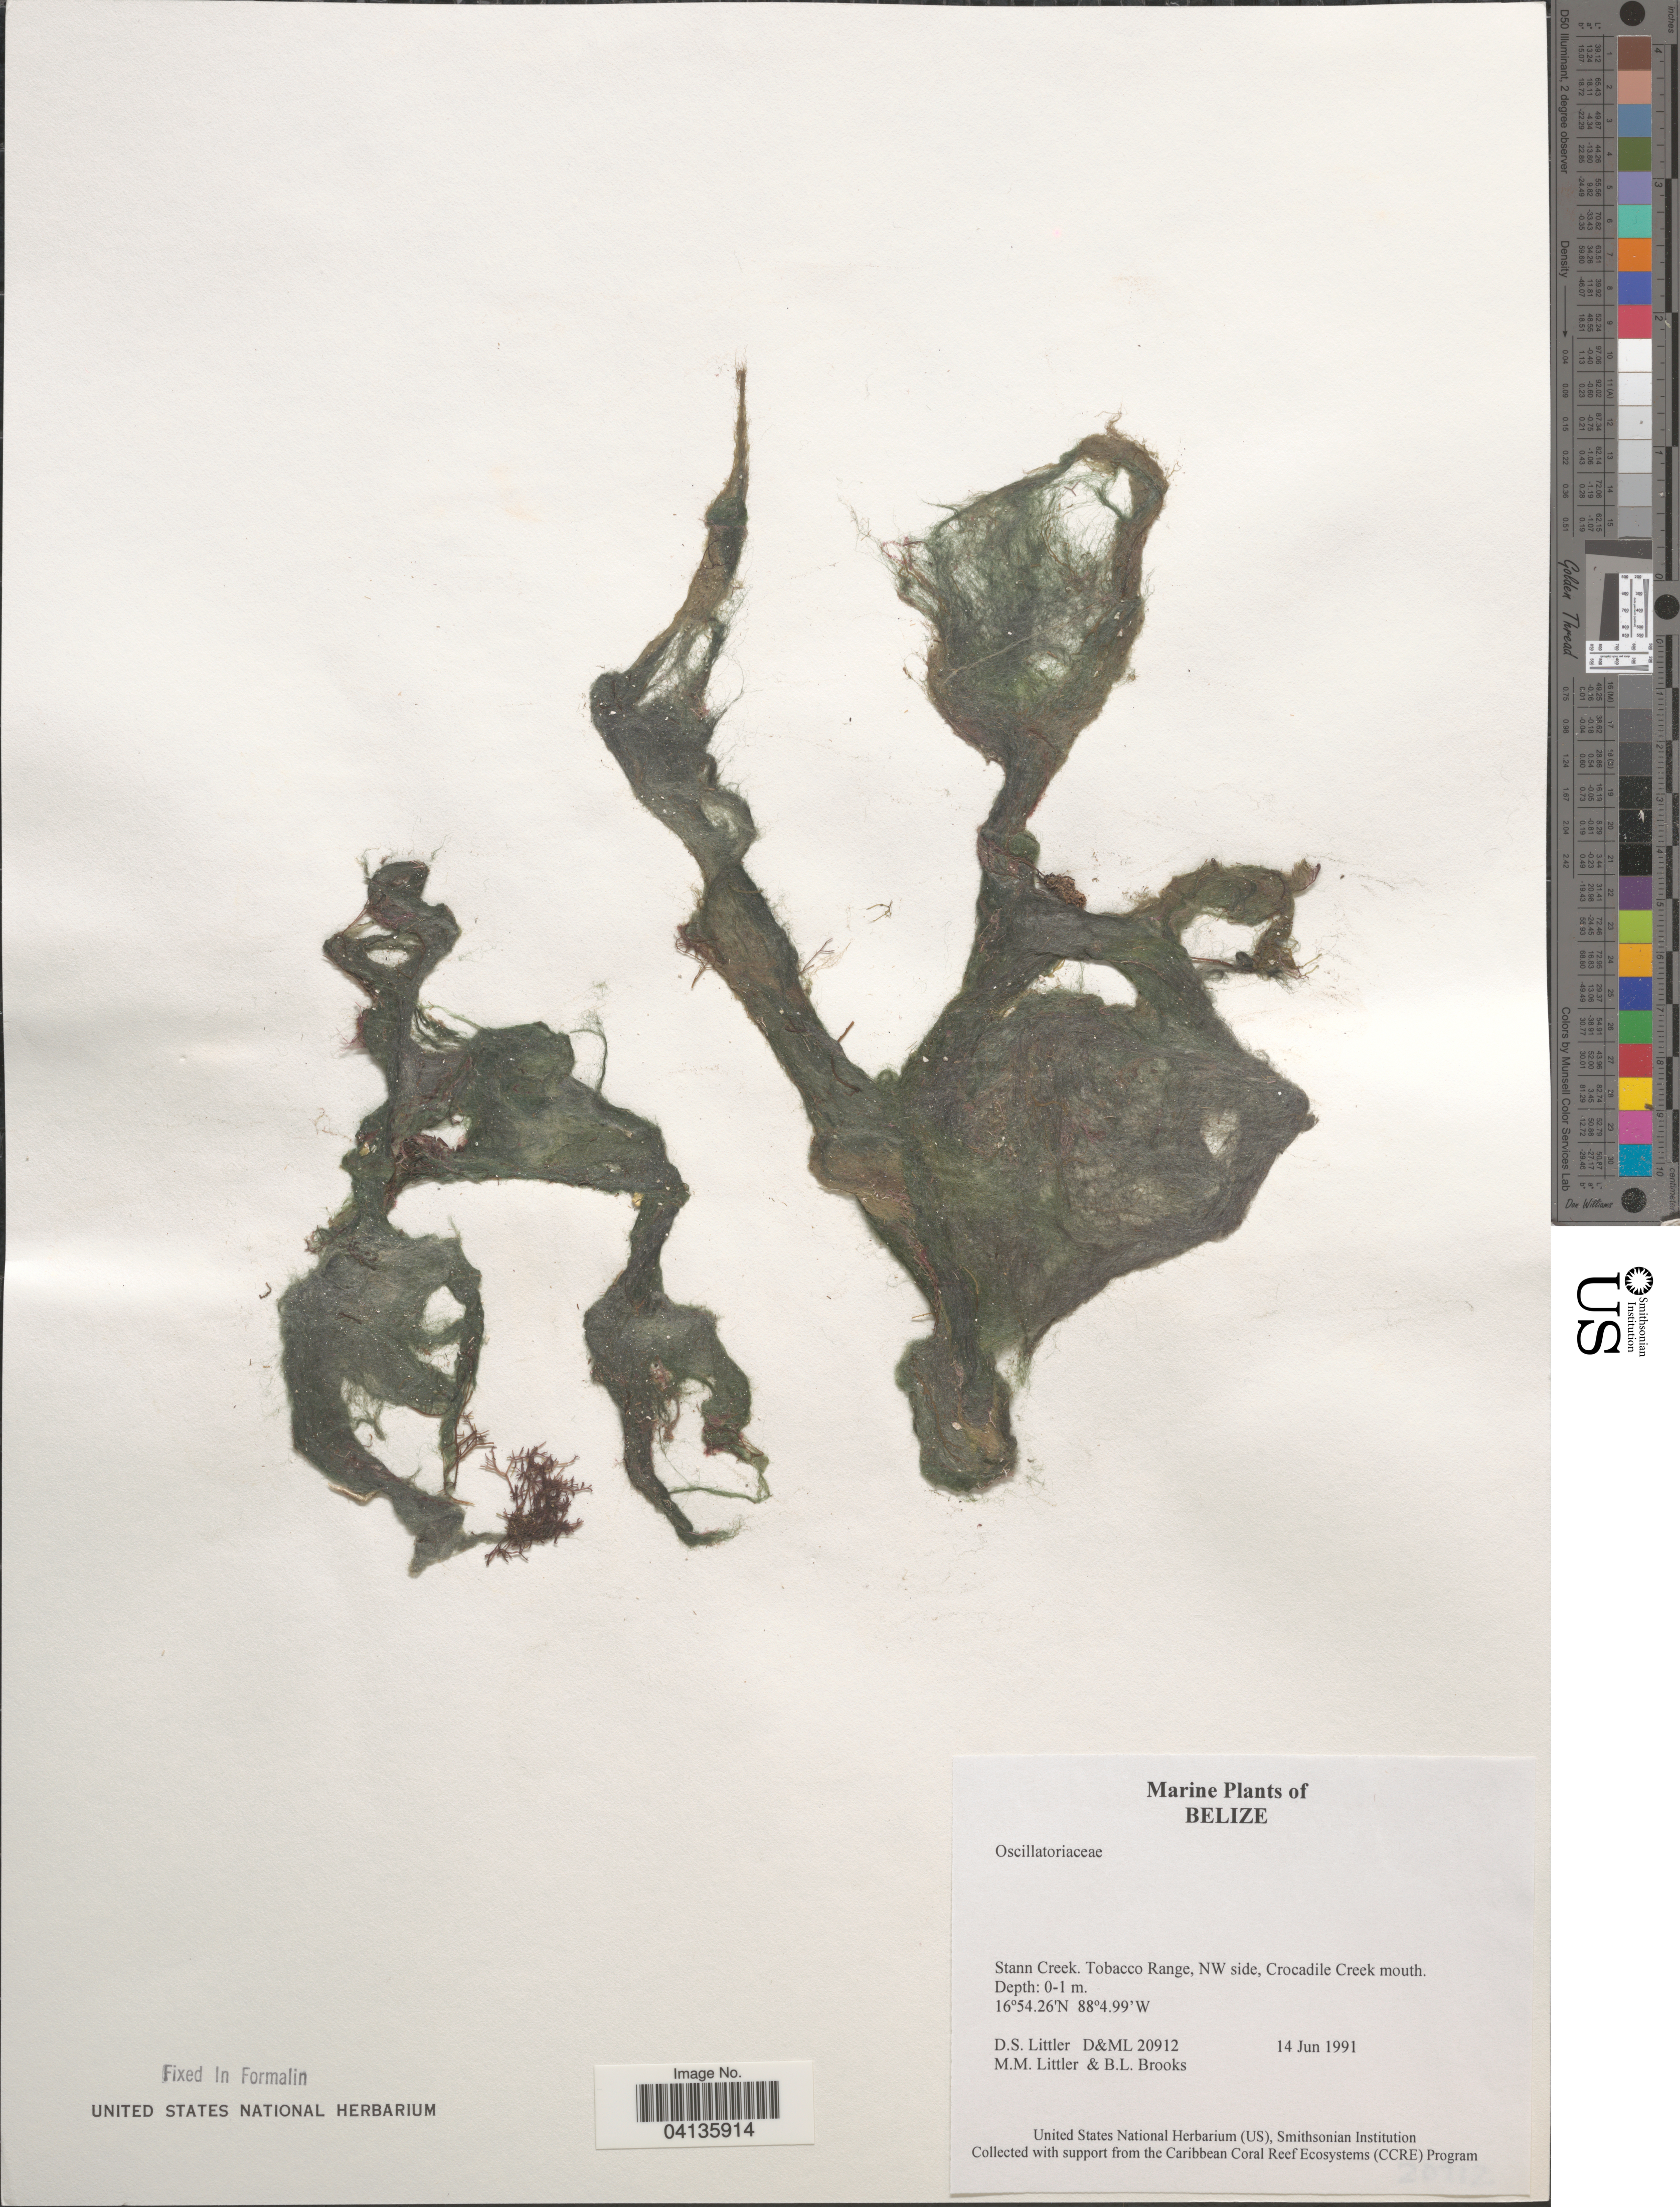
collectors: D. S. Littler & B. Brooks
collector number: D&ML 20912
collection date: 1991-06-14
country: Belize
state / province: Stann Creek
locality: Tobacco Range, NW side, Crocadile Creek mouth.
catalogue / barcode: US 238732